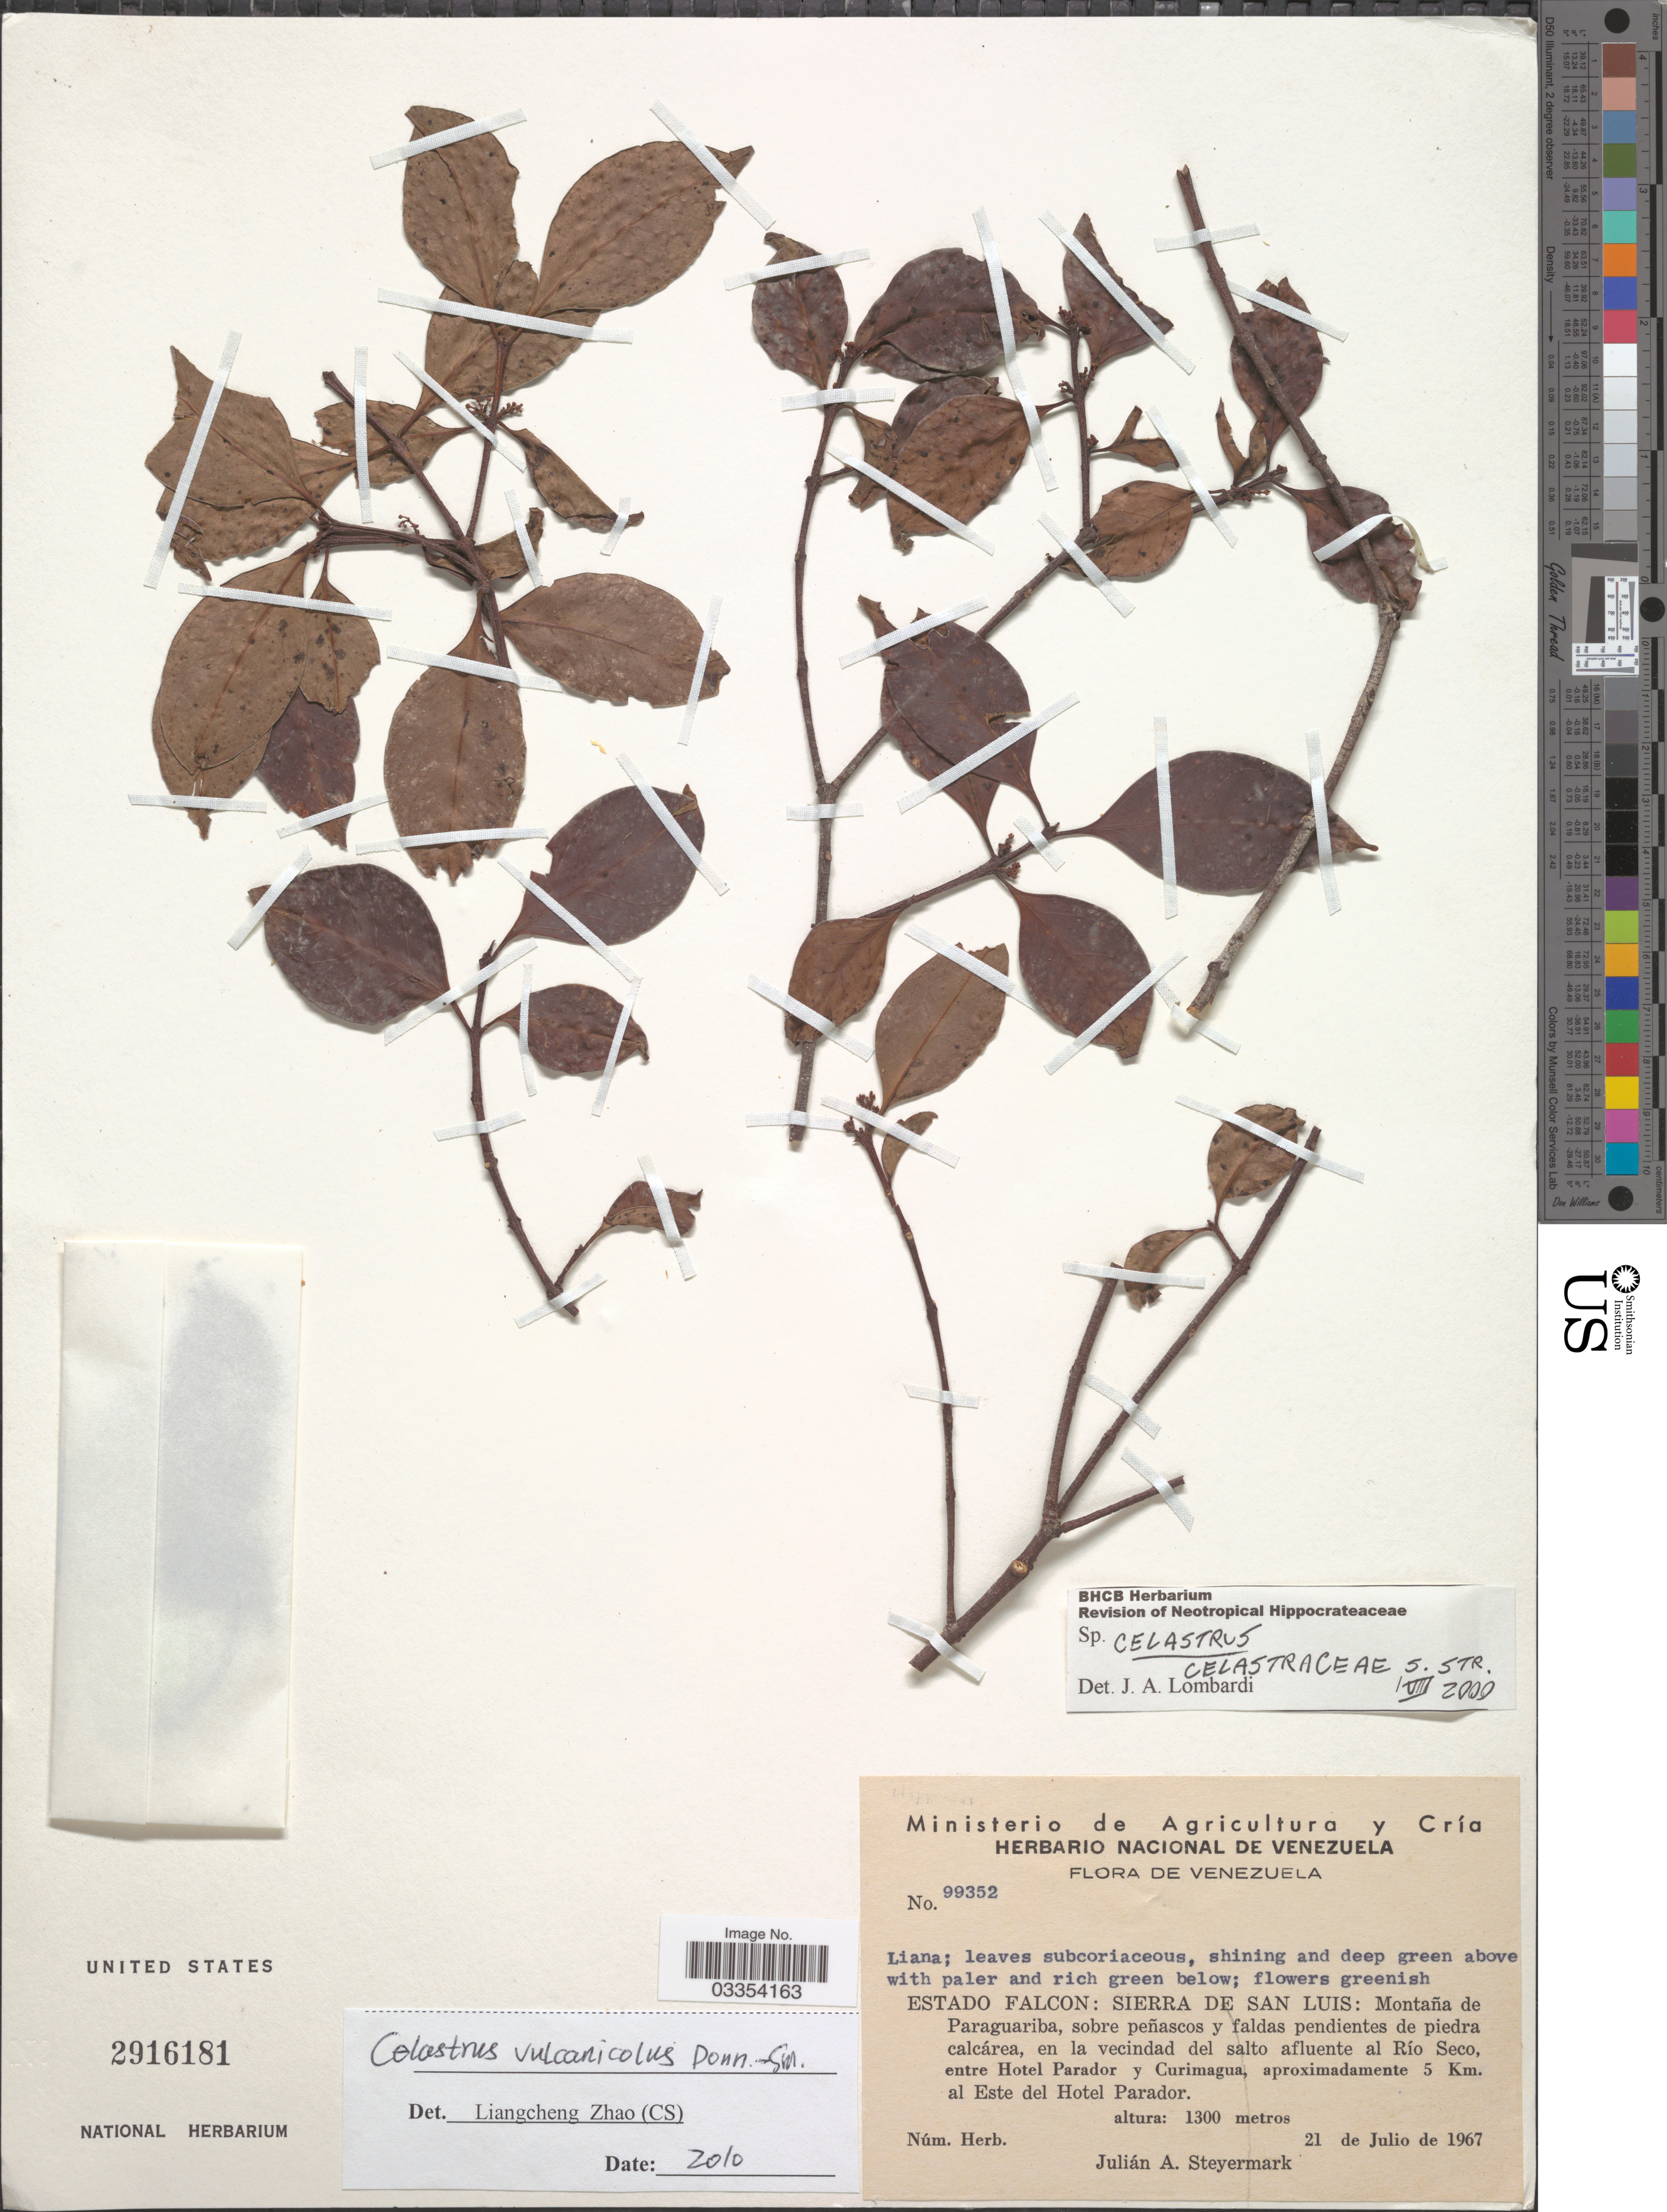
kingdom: Plantae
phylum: Tracheophyta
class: Magnoliopsida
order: Celastrales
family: Celastraceae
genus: Celastrus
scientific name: Celastrus vulcanicola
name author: Donn. Sm.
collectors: J. Steyermark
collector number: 99352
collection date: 1967-07-21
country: Venezuela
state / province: Falcón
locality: Sierra de San Luis: Montaña de Paraguariba, sobre peñascos y faldas pendientes de piedra calcárea, en la vecindad del salto afluente al Río Seco, entre Hotel Parador y Curimagua, aproximadamente 5 Km. al Este del Hotel Parador.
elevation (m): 1300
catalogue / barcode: US 2916181